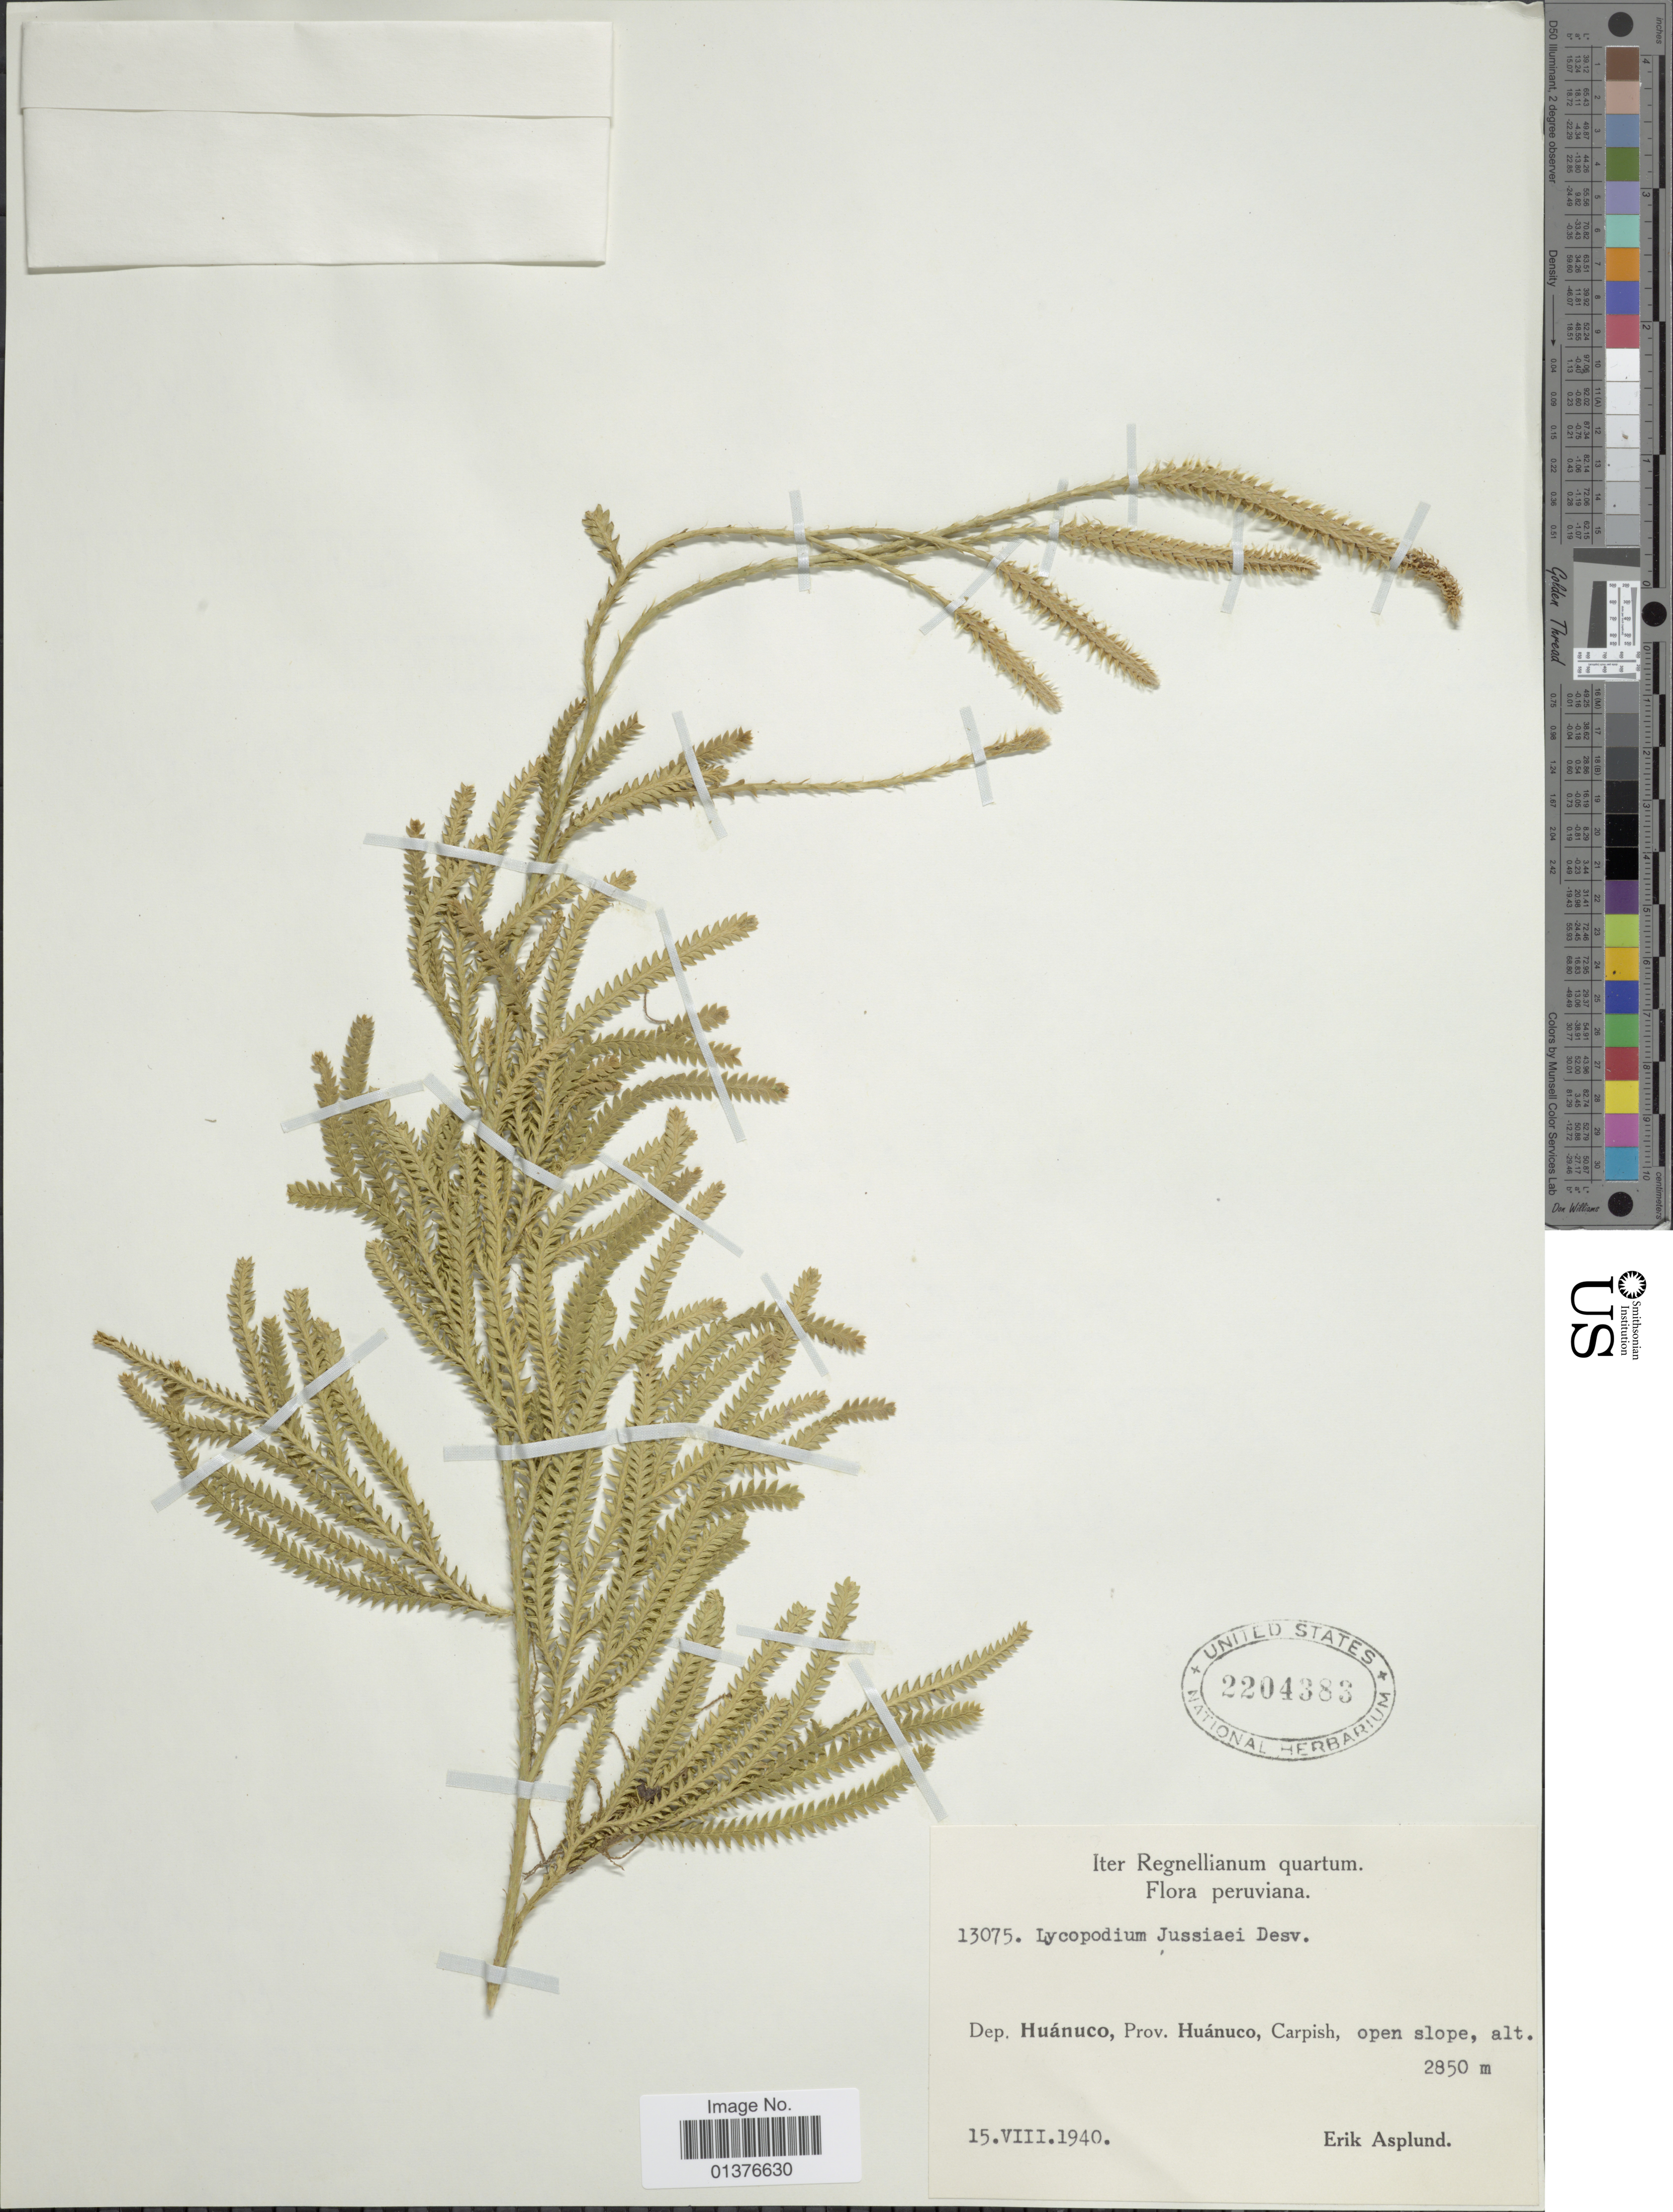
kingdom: Plantae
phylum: Tracheophyta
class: Lycopodiopsida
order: Lycopodiales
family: Lycopodiaceae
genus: Diphasium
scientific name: Diphasium jussiaei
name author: (Desv.) C. Presl ex Rothm.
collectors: E. Asplund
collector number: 13075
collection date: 1940-08-15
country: Peru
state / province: Huánuco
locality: Carpish, open slope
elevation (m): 2850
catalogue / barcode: US 2204383